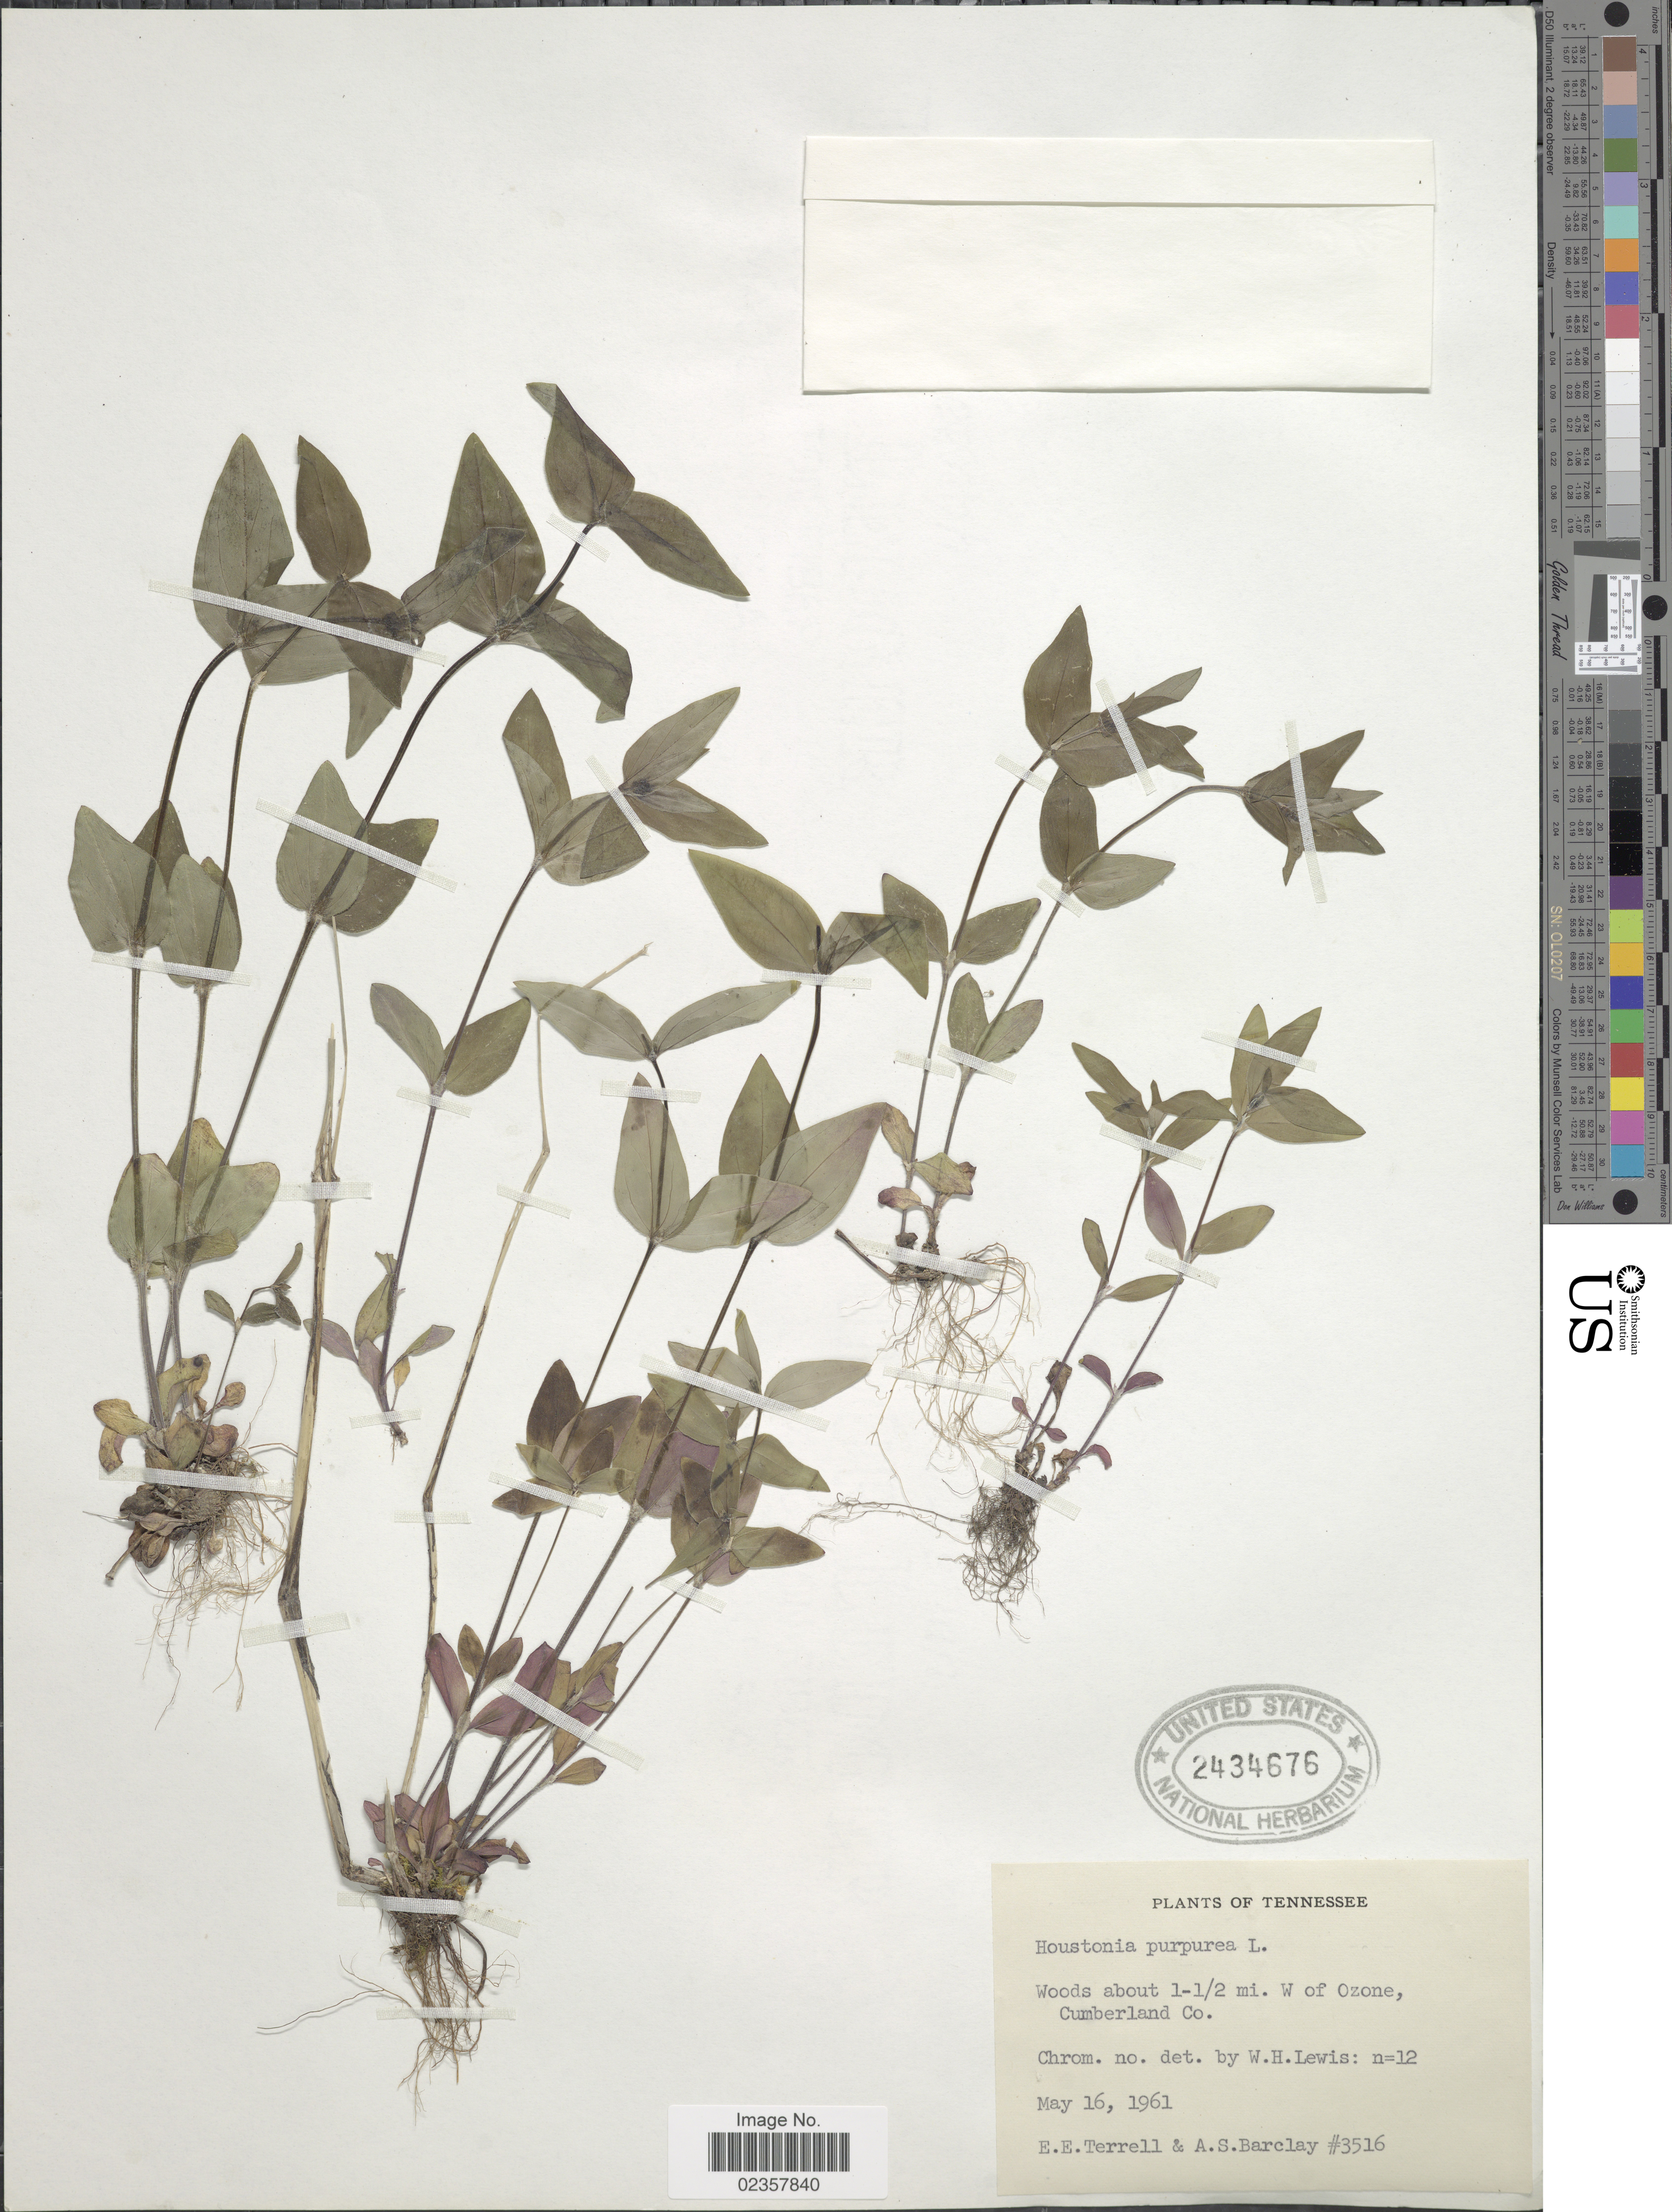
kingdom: Plantae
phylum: Tracheophyta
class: Magnoliopsida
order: Gentianales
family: Rubiaceae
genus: Houstonia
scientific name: Houstonia purpurea var. purpurea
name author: L.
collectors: E. E. Terrell & A. S. Barclay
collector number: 3516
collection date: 1961-05-16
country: United States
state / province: Tennessee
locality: Woods about 1- ½ mi. W of Ozone Cumberland Co.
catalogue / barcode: US 2434676